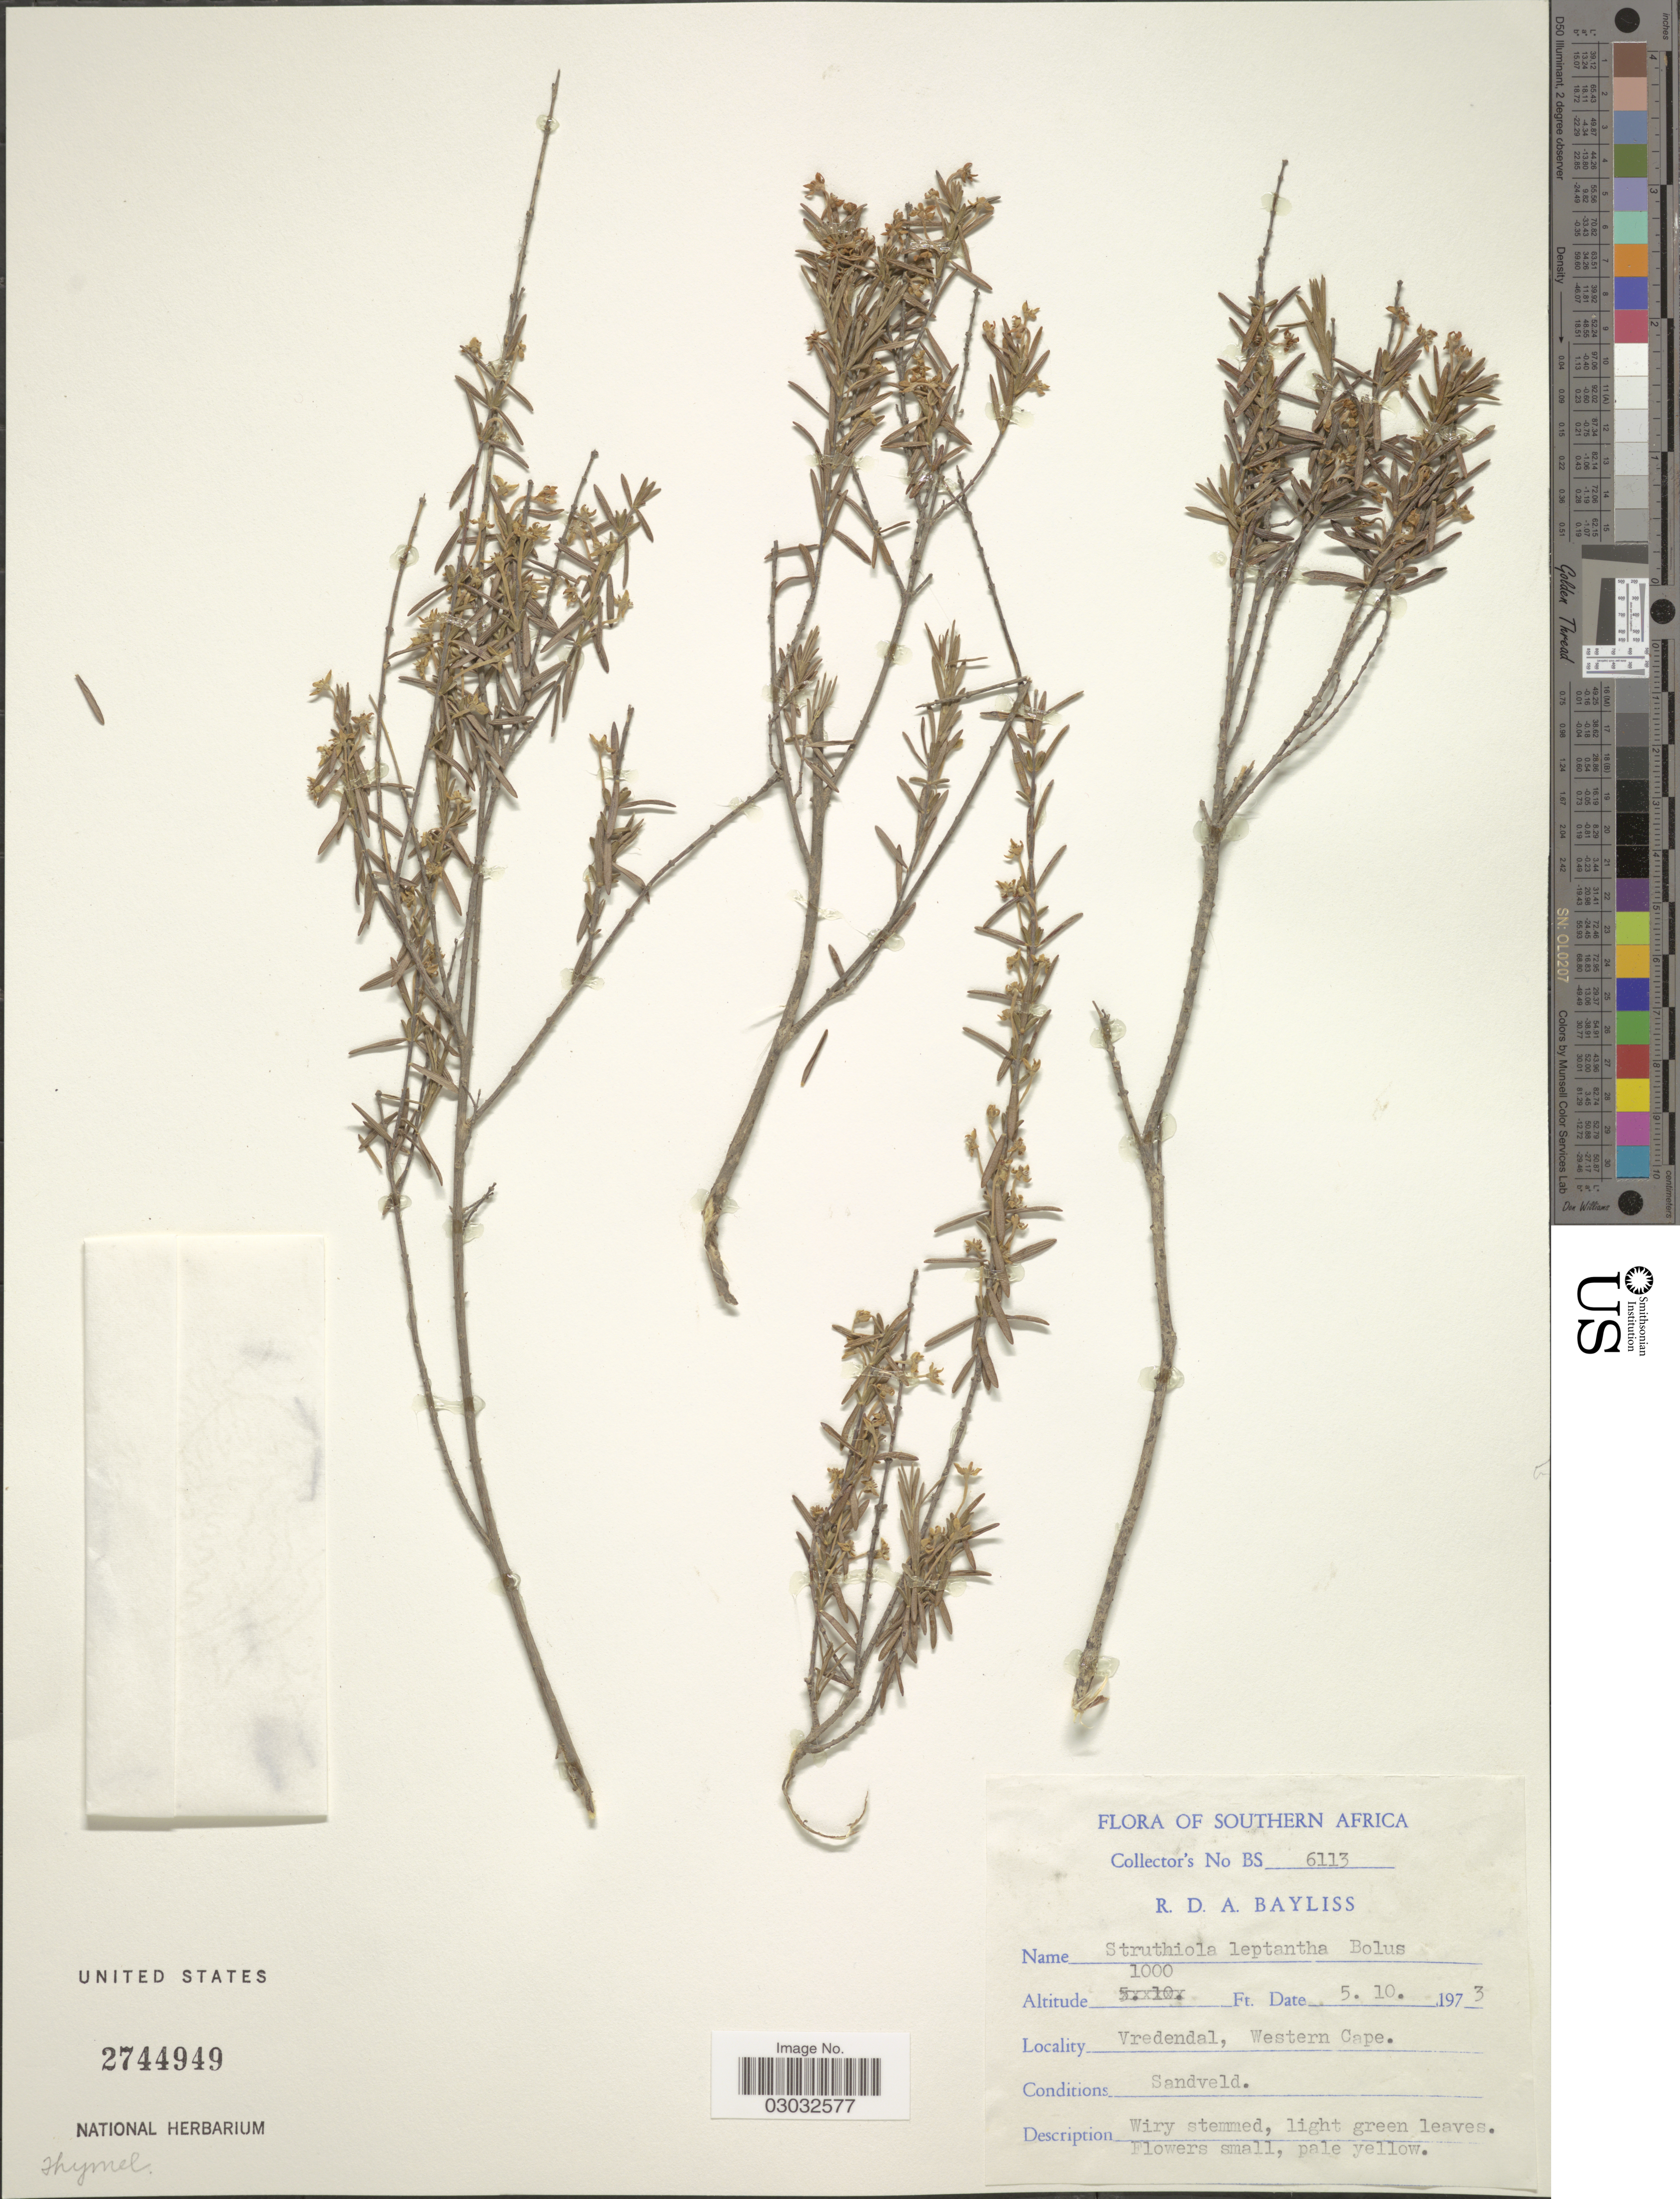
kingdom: Plantae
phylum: Tracheophyta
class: Magnoliopsida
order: Malvales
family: Thymelaeaceae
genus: Struthiola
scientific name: Struthiola leptantha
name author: Bolus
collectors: R. Bayliss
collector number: BS6113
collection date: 1973-10-05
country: South Africa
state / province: Western Cape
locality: Southern Africa. Vredendal.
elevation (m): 305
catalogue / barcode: US 2744949